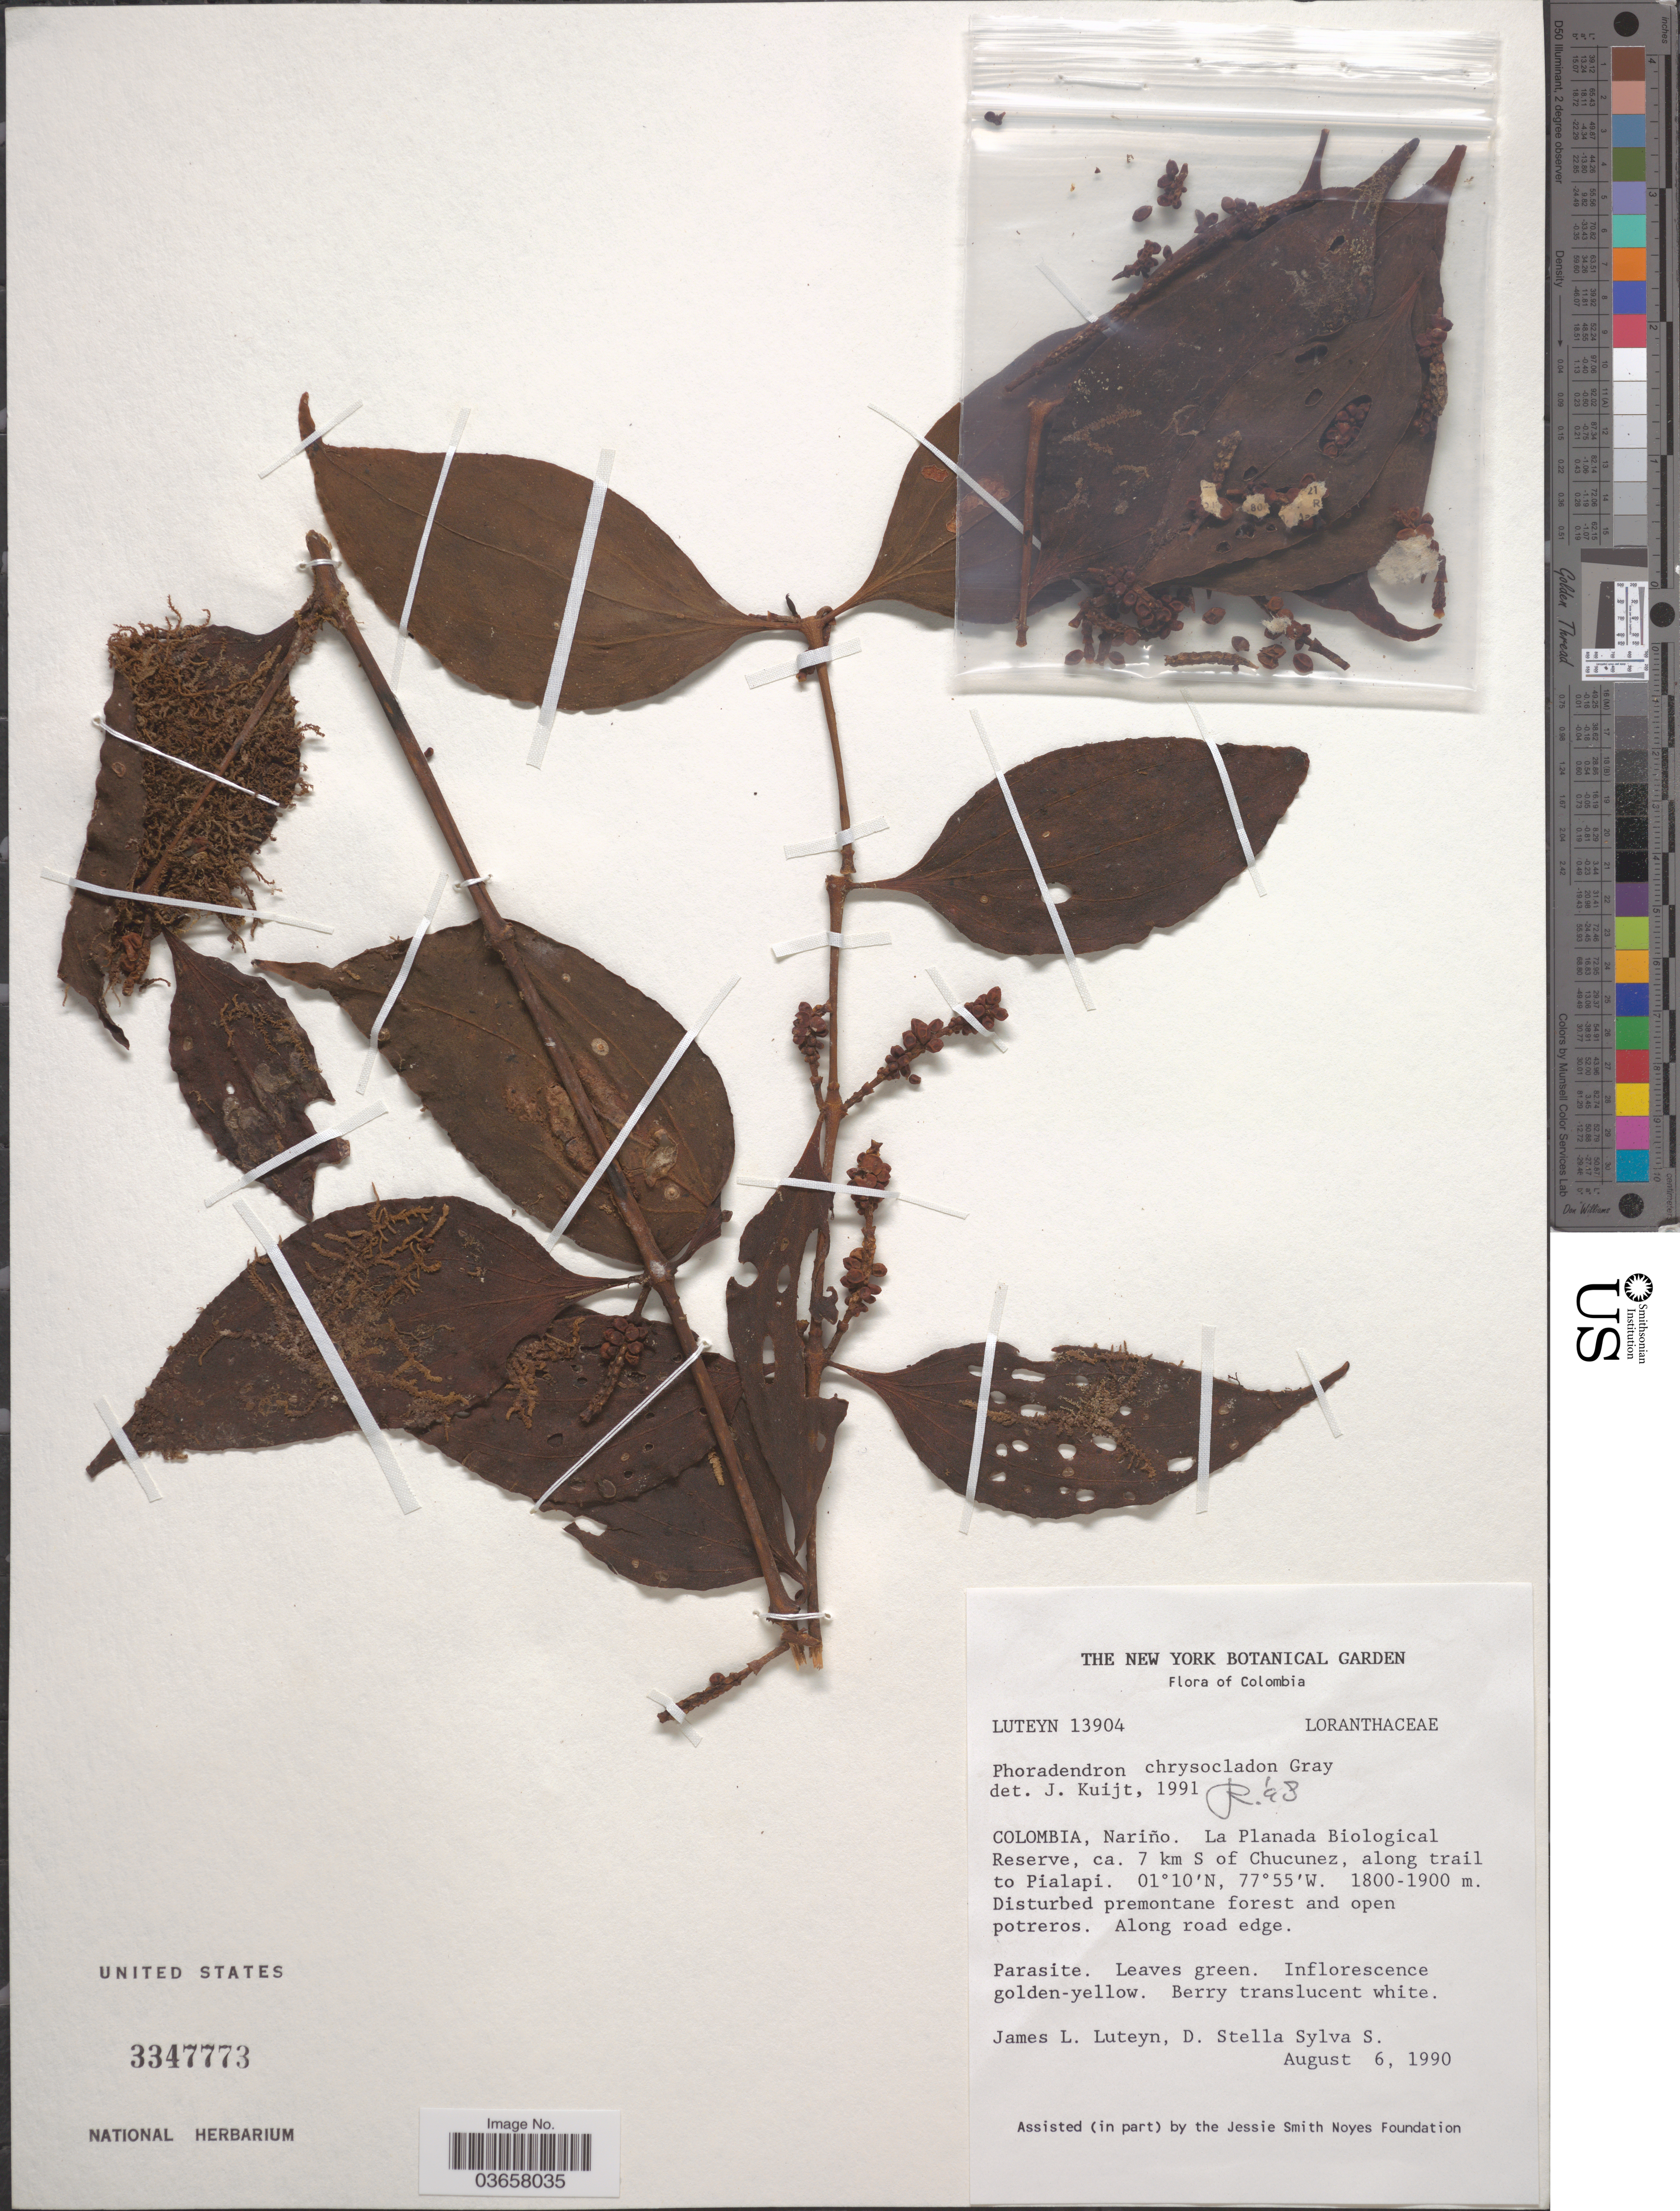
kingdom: Plantae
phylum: Tracheophyta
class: Magnoliopsida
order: Santalales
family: Viscaceae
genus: Phoradendron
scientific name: Phoradendron chrysocladon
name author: A. Gray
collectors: J. L. Luteyn & Stella Sylva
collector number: LUTEYN 13904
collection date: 1990-08-06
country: Colombia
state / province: Nariño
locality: La Planada Biological Reserve, ca. 7 km S of Chucunez, along trail to Pialapi.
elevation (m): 1800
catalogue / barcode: US 3347773